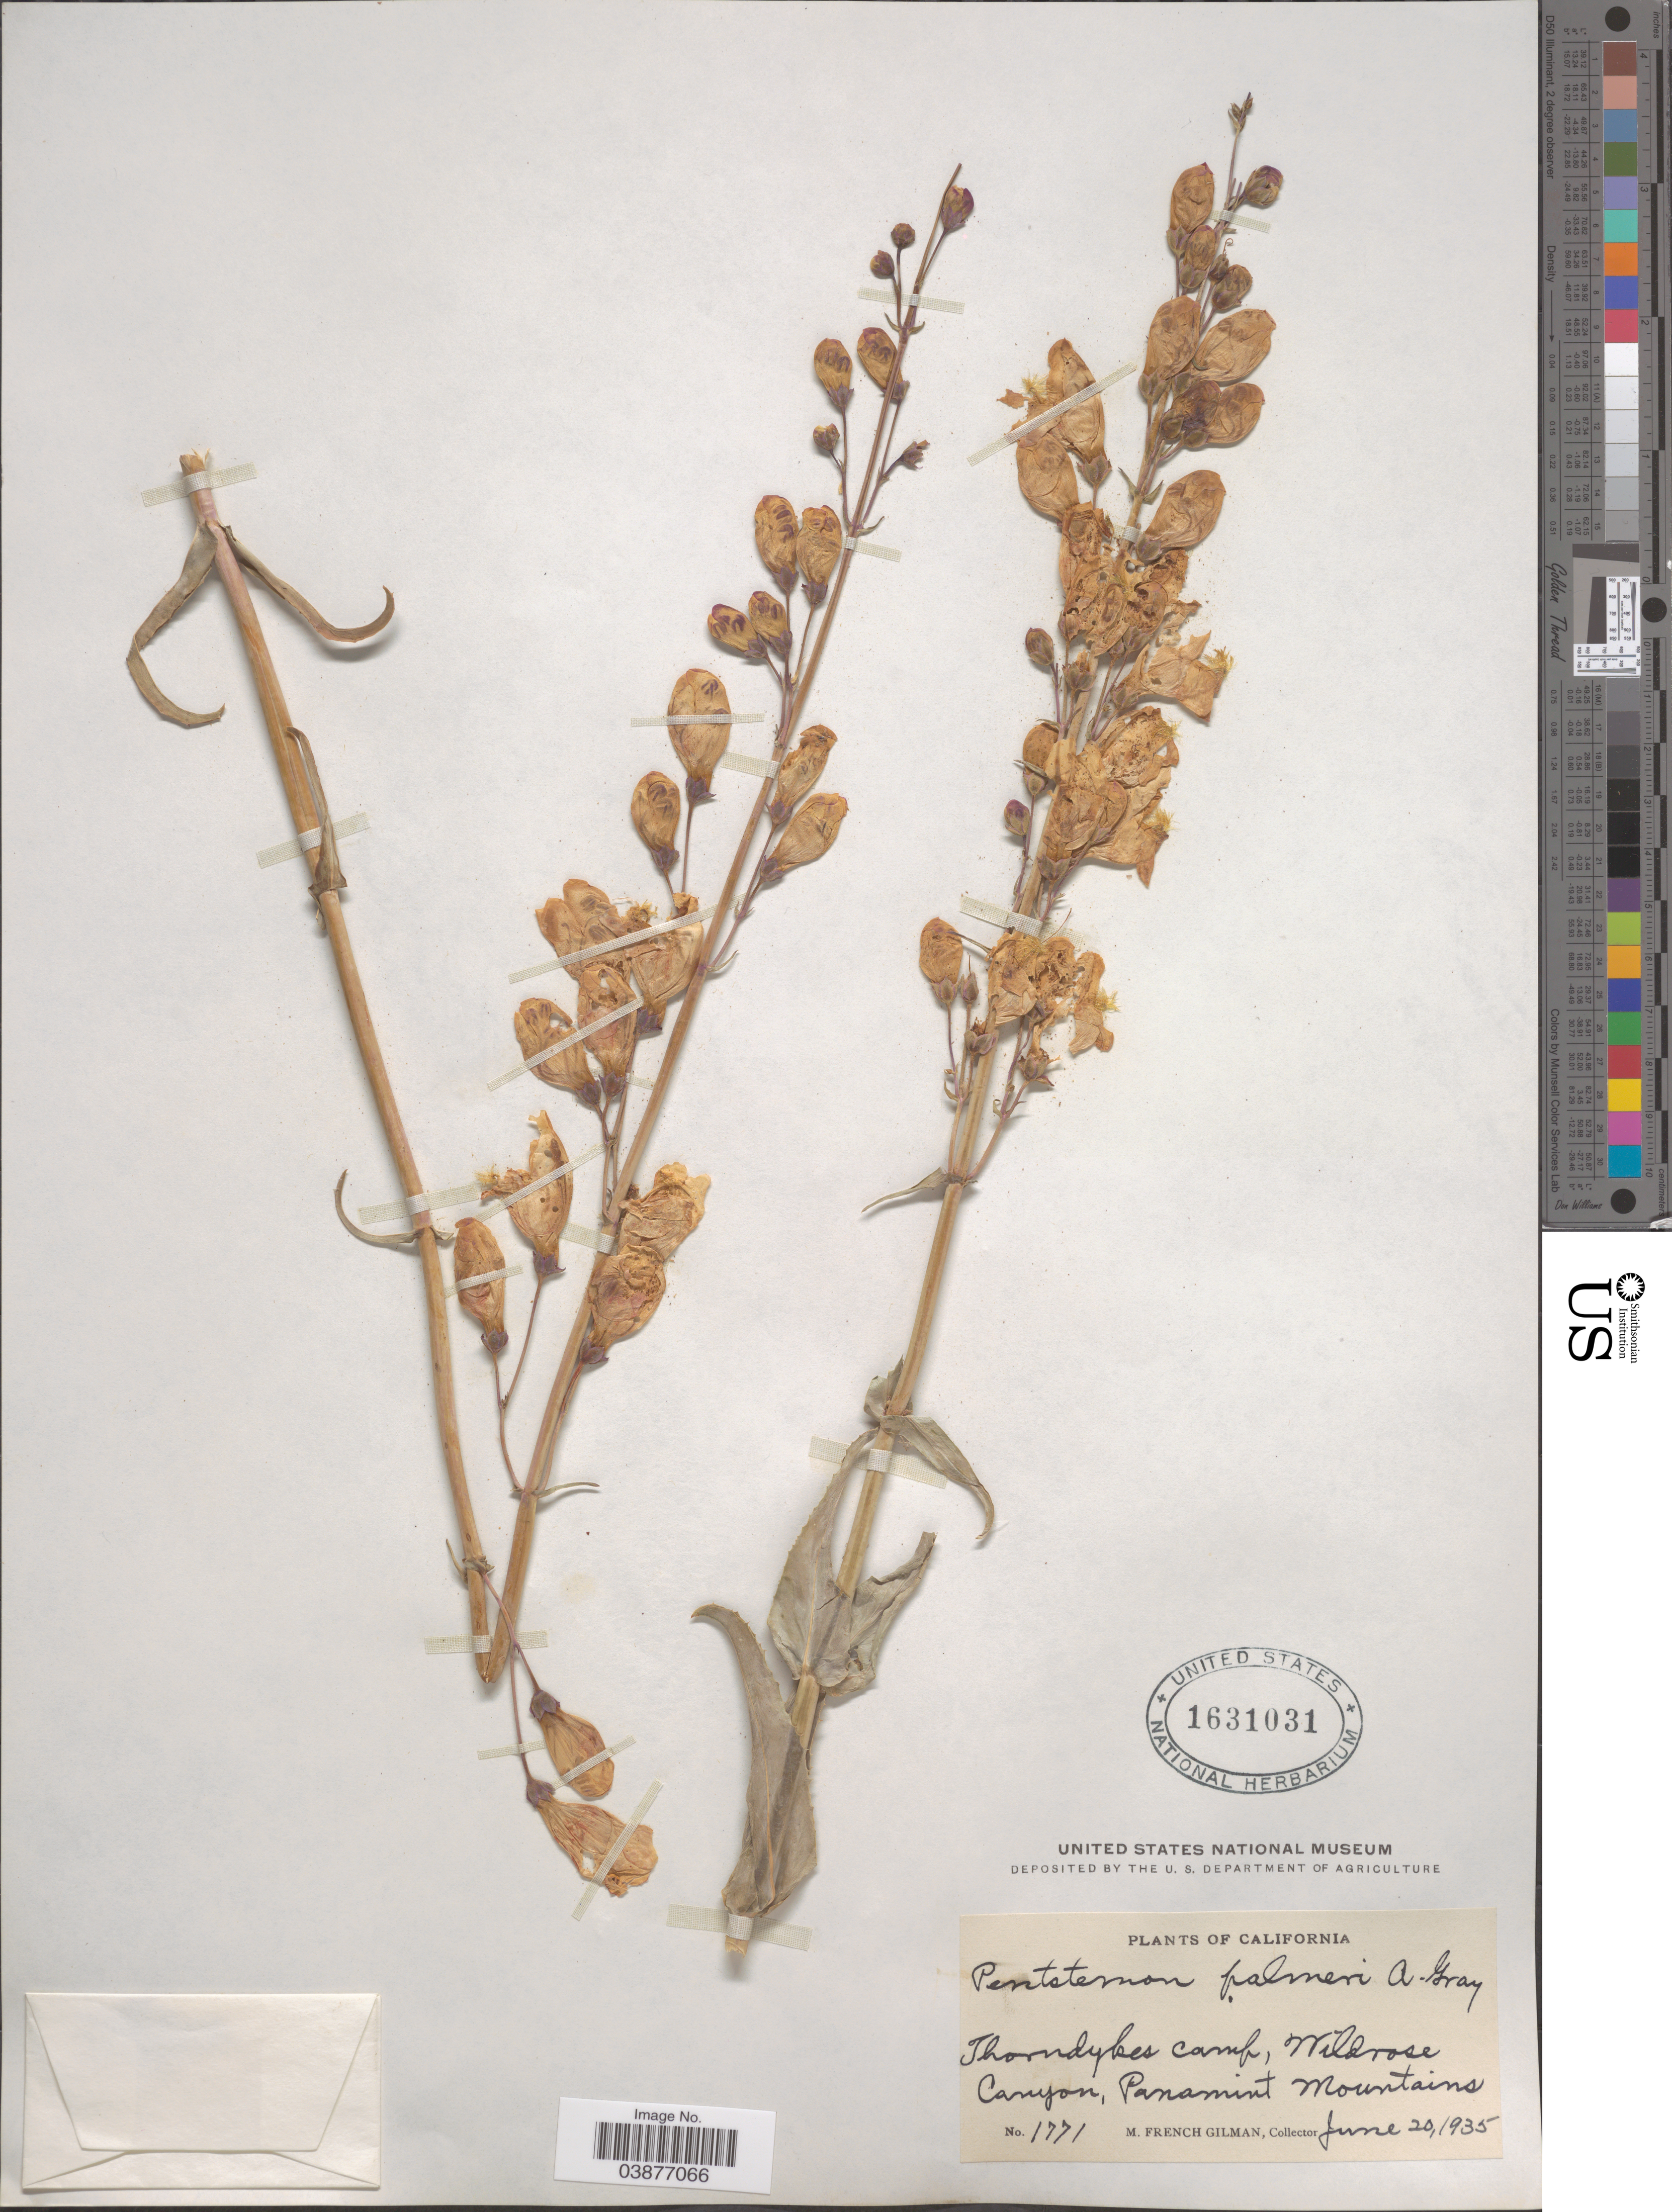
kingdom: Plantae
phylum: Tracheophyta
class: Magnoliopsida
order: Lamiales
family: Plantaginaceae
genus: Penstemon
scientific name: Penstemon palmeri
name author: A. Gray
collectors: M. F. Gilman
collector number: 1771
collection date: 1935-06-20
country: United States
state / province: California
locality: Thorndykes camp, Wildrose Canyon, Panamint Mountains.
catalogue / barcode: US 1631031